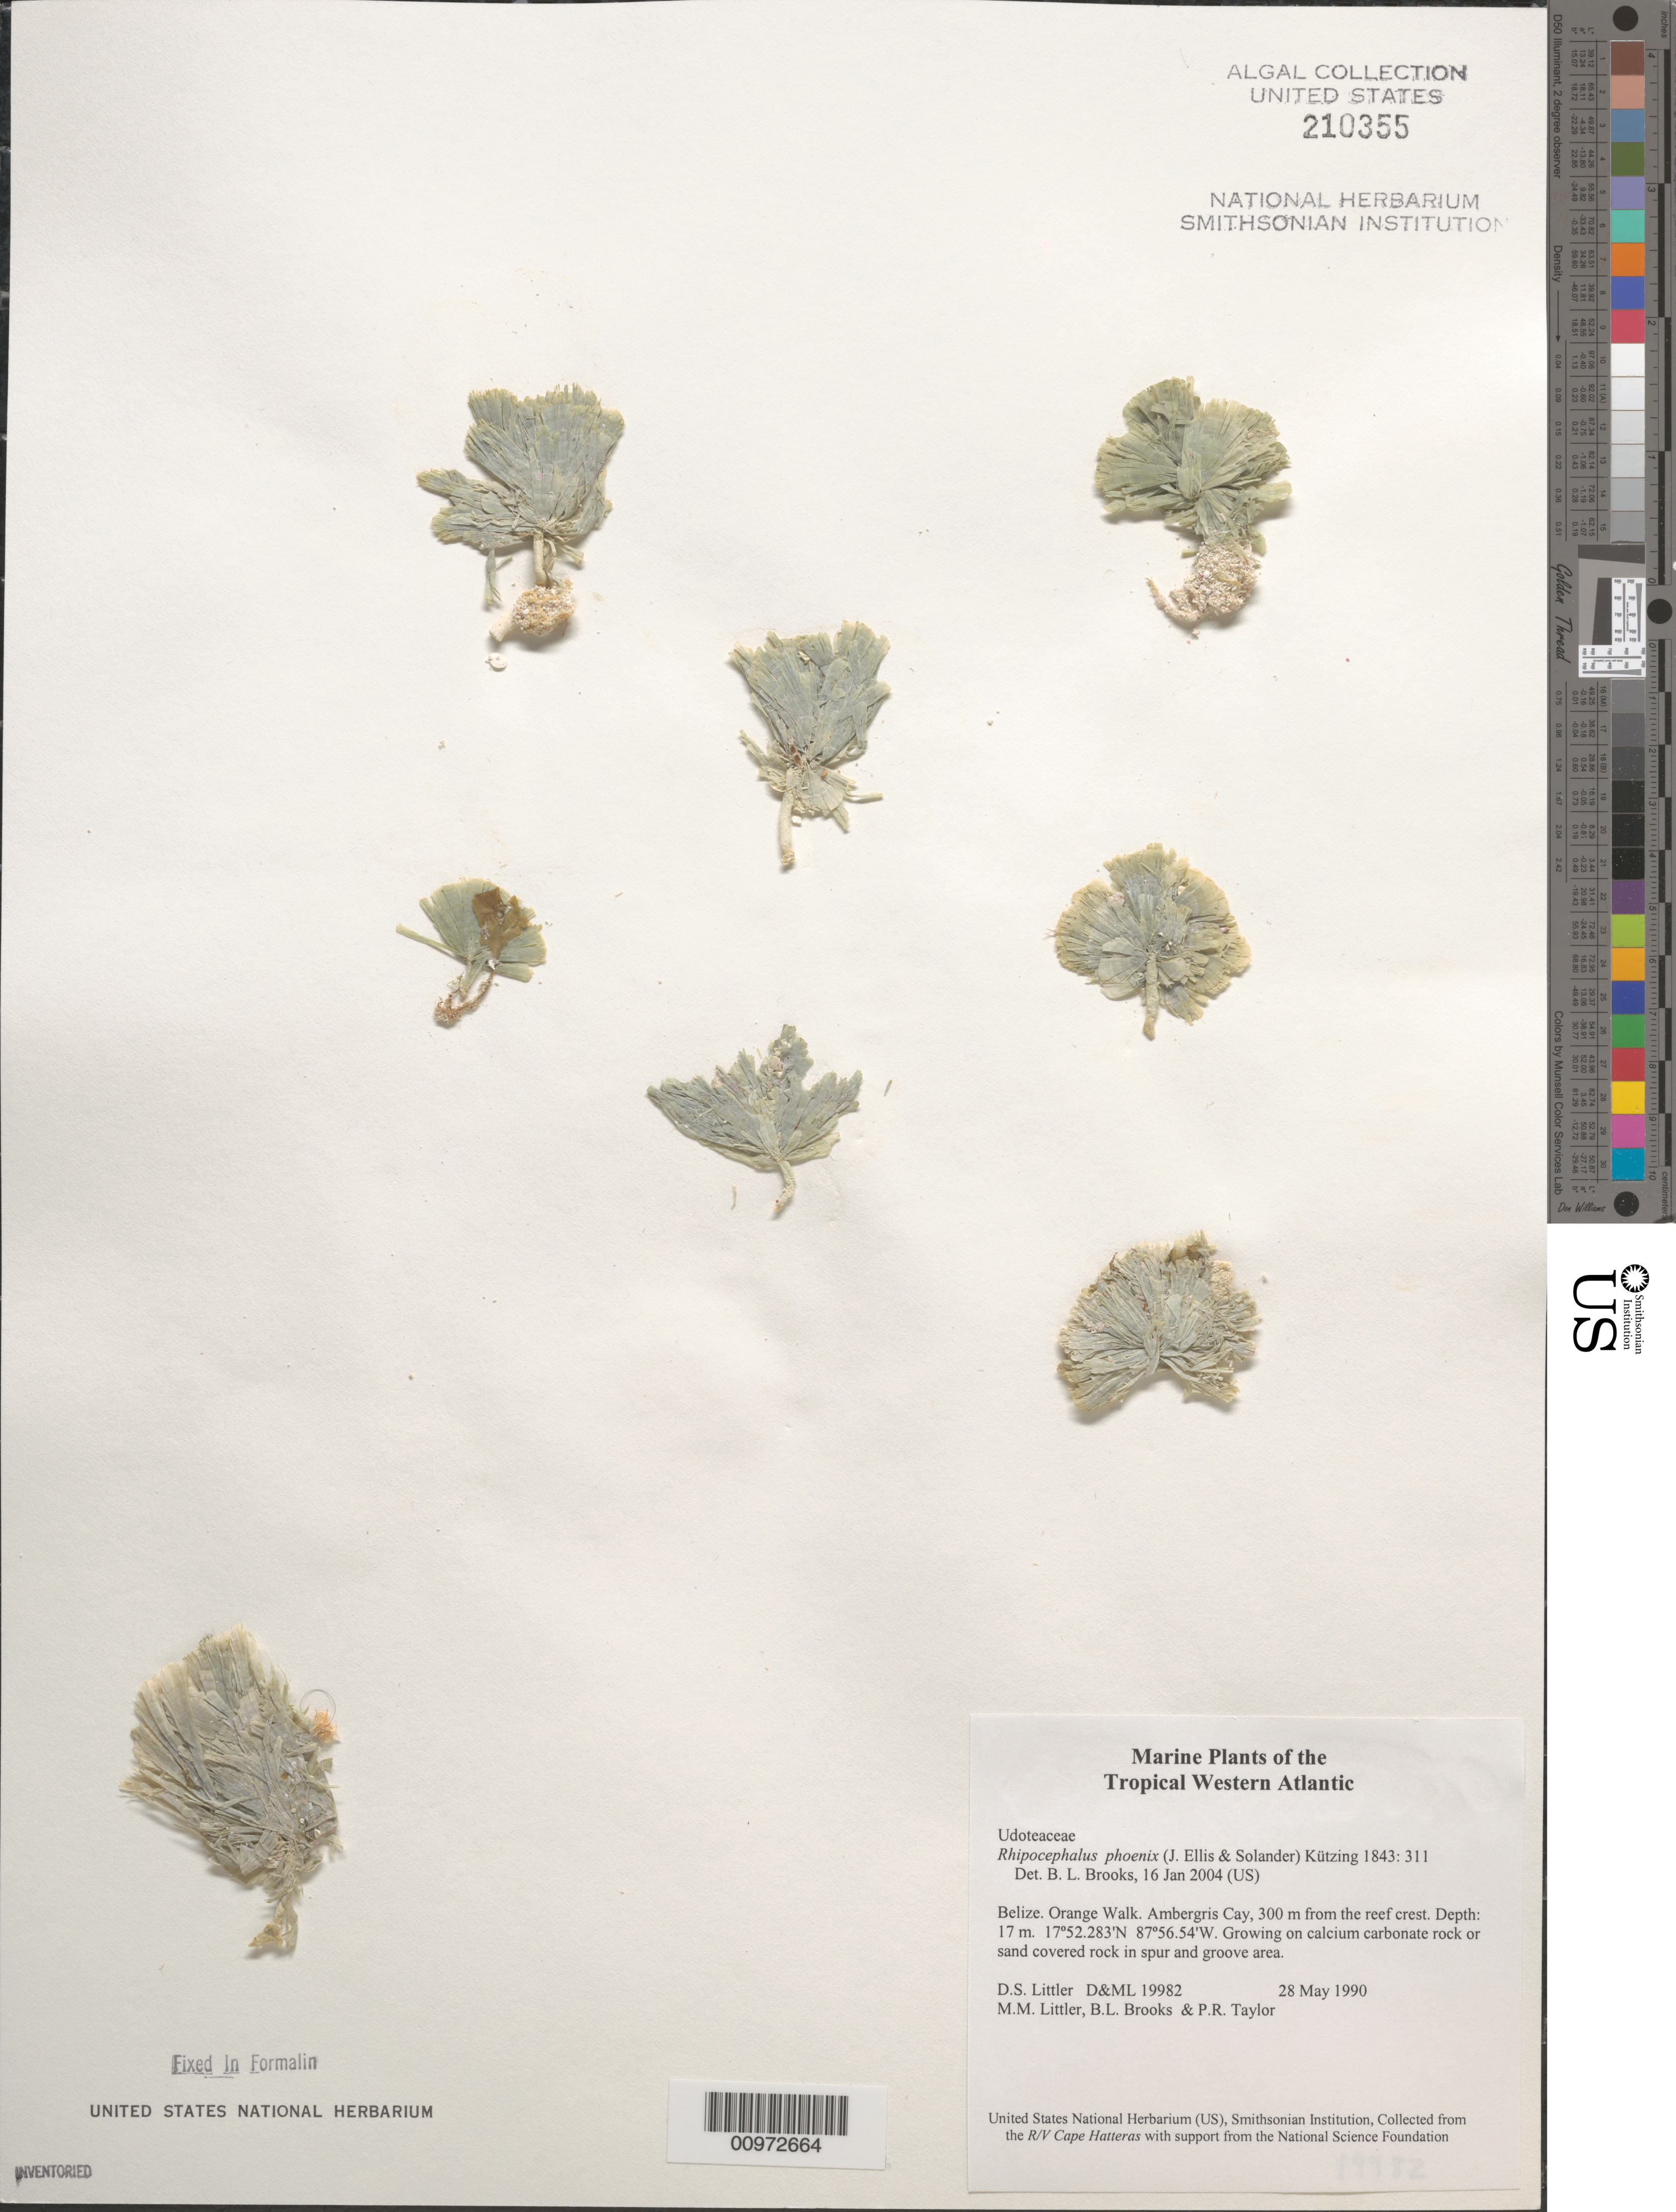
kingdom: Plantae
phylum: Chlorophyta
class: Ulvophyceae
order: Bryopsidales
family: Udoteaceae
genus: Rhipocephalus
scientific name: Rhipocephalus phoenix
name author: (J. Ellis & Sol.) Kütz.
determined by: Brooks, B. L., (BOT), Smithsonian Institution - National Museum of Natural History (UNITED STATES)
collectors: D. S. Littler, M. M. Littler, B. Brooks & P. R. Taylor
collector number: D&ML 19982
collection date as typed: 28 May 1990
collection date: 1990-05-28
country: Belize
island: Ambergris Cay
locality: Orange Walk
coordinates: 17 52.283'N, 87 56.54'W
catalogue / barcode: US 210355